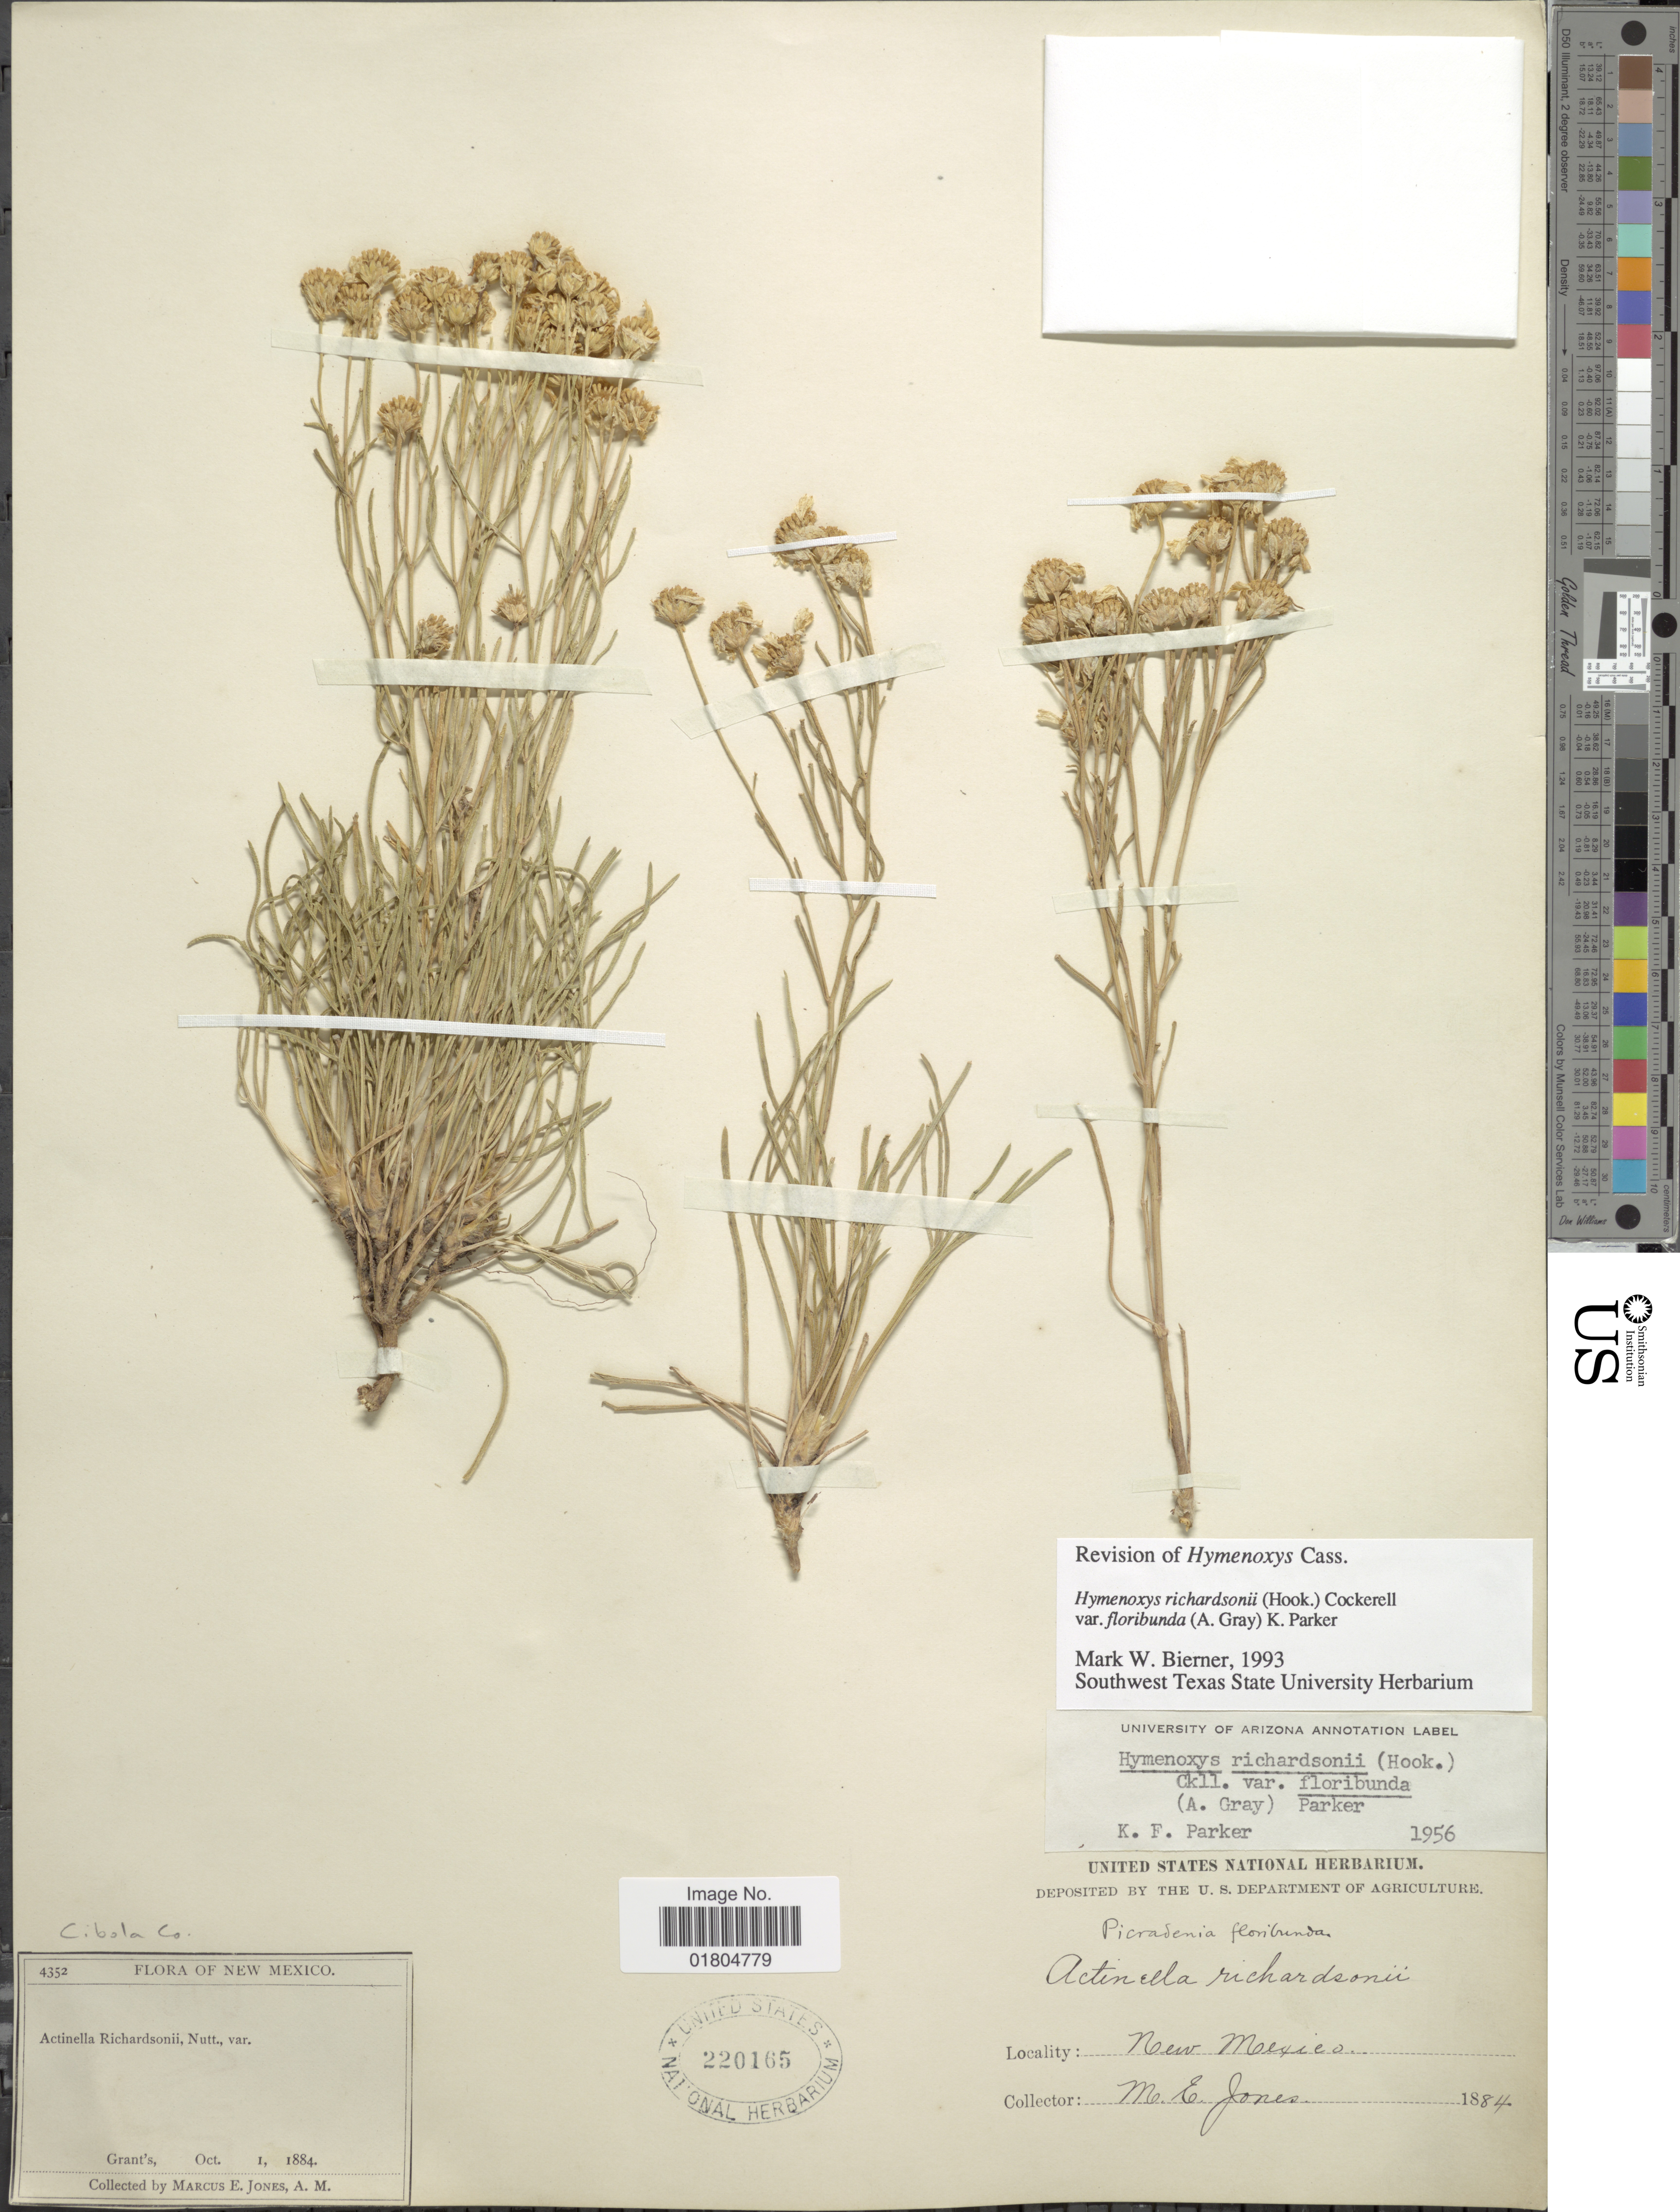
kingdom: Plantae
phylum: Tracheophyta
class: Magnoliopsida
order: Asterales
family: Asteraceae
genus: Hymenoxys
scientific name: Hymenoxys richardsonii var. floribunda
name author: (A. Gray) K.F. Parker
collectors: M. E. Jones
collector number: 4352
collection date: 1884-10-01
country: United States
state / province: New Mexico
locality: Grant's, Cibola Co.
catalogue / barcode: US 220165